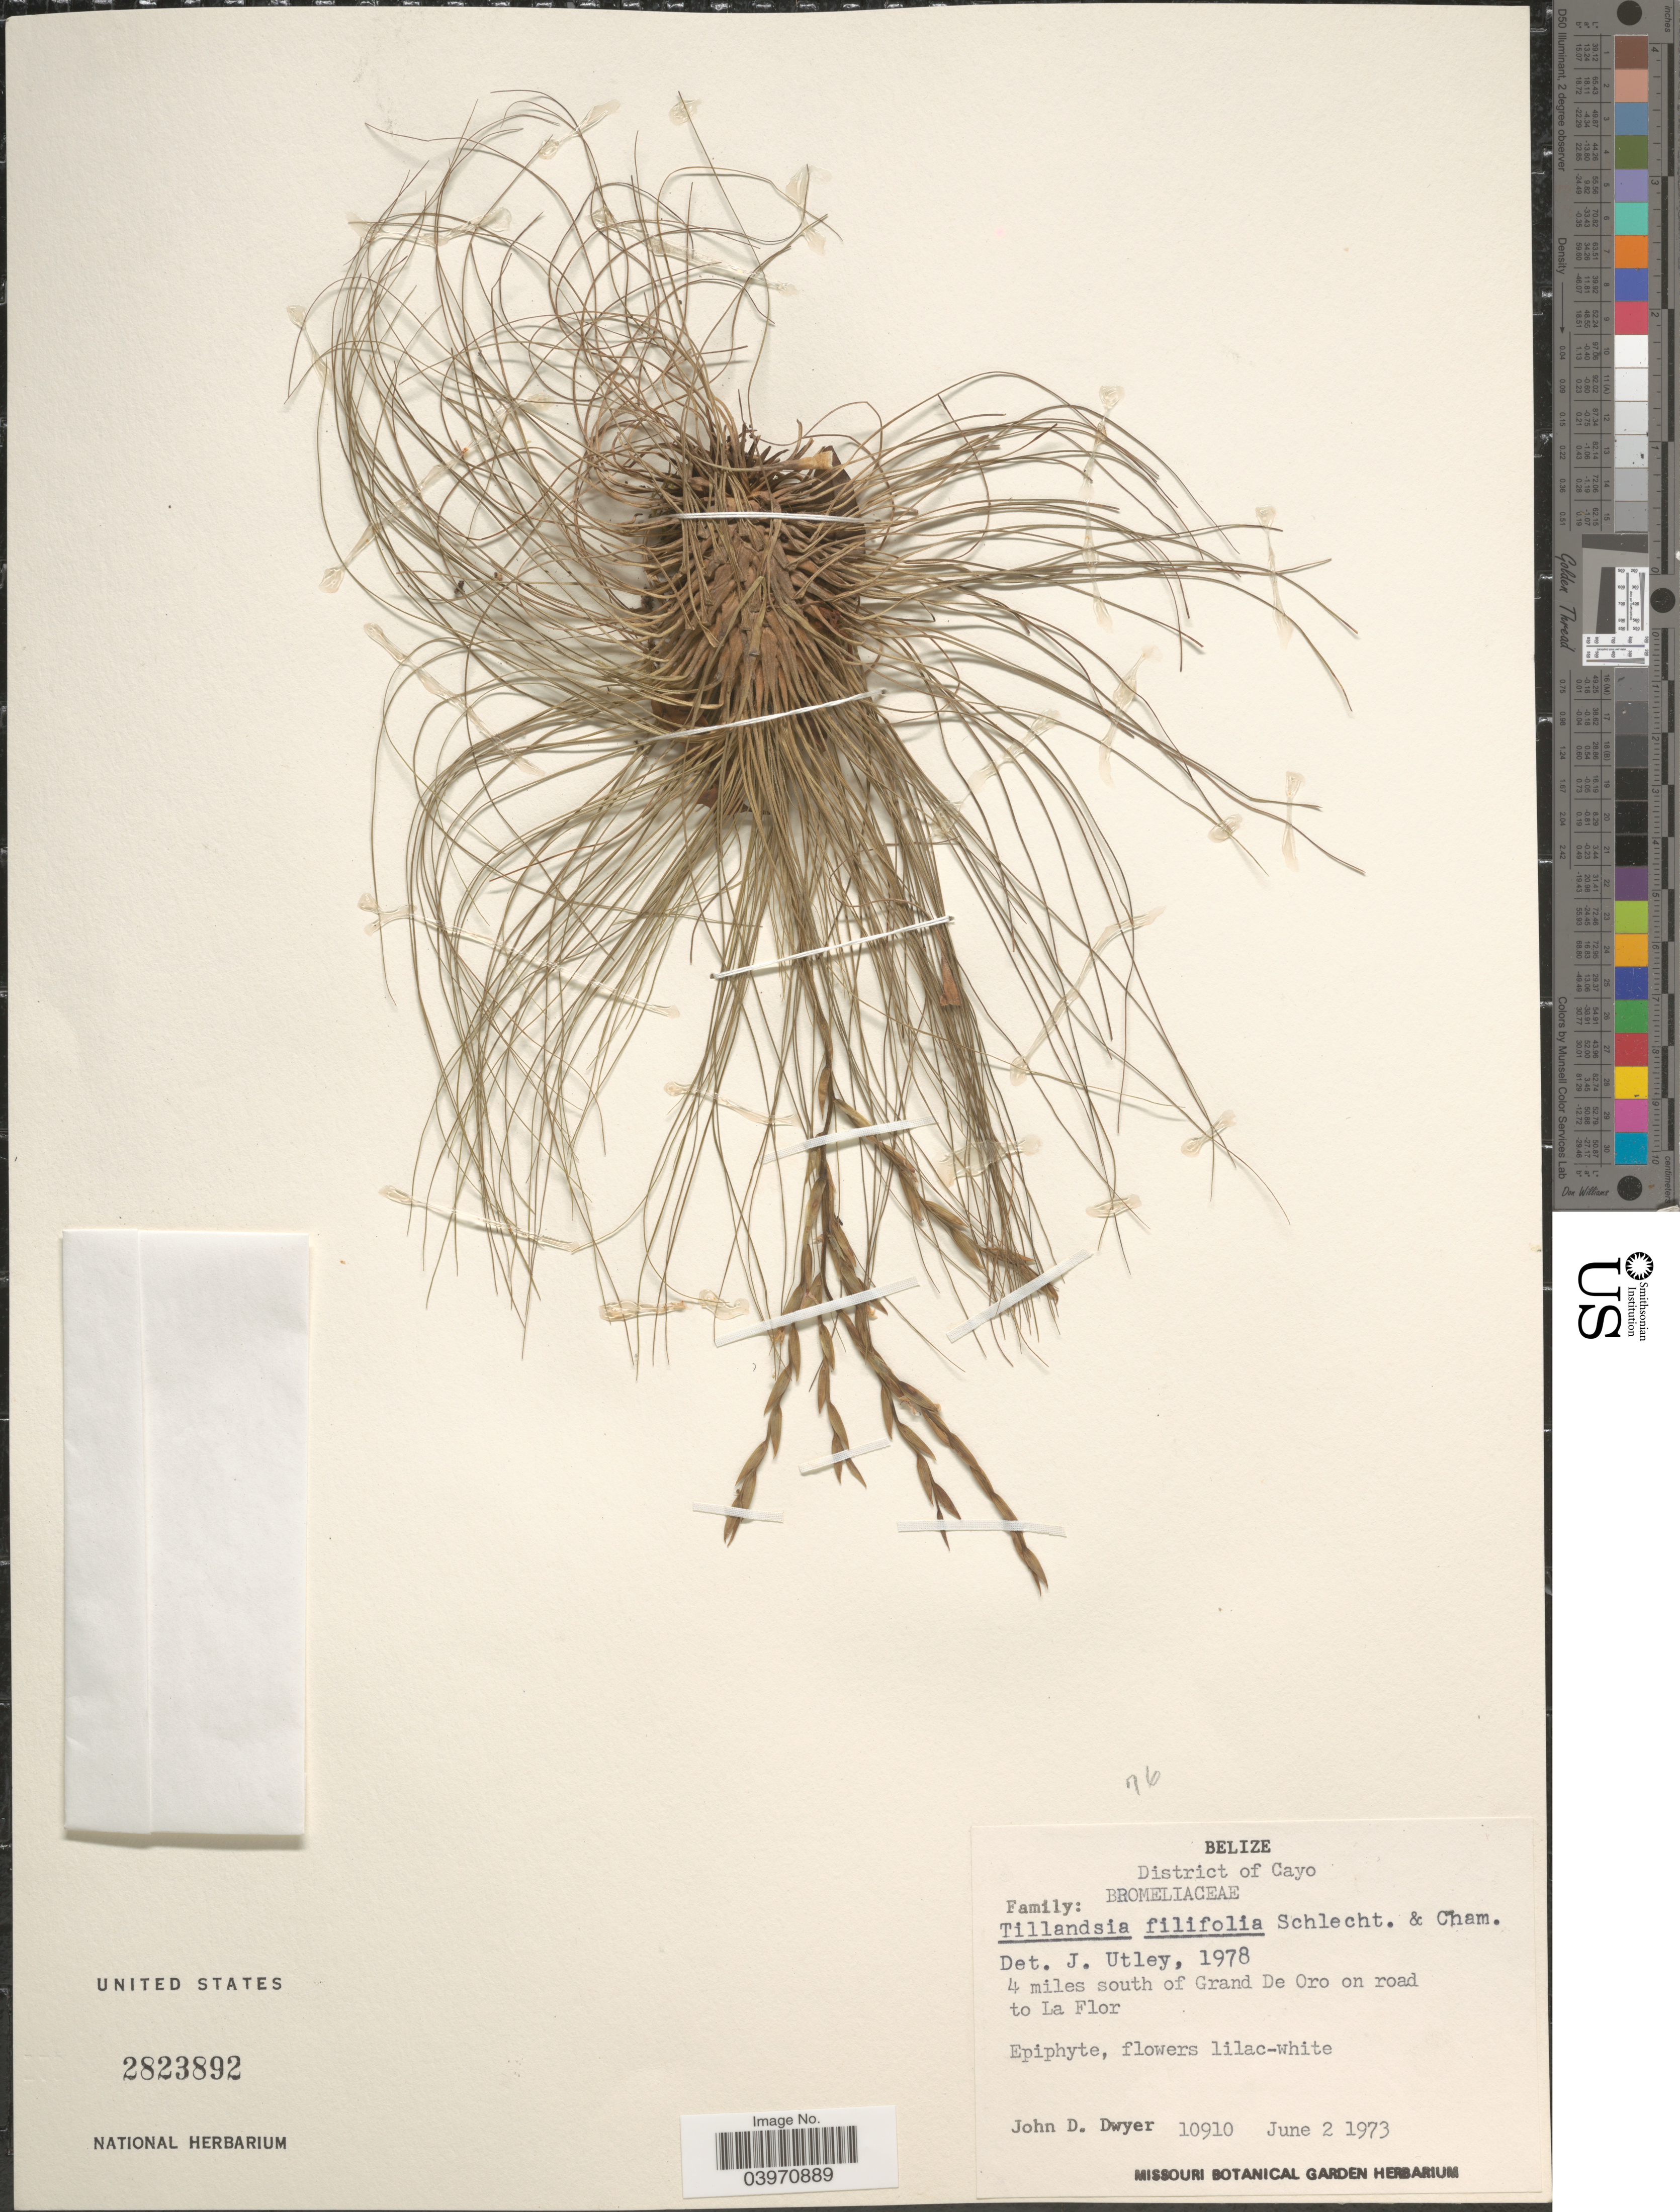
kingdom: Plantae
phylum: Tracheophyta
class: Liliopsida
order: Poales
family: Bromeliaceae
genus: Tillandsia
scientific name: Tillandsia filifolia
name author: Schltdl. & Cham.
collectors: J. D. Dwyer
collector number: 10910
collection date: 1973-06-02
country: Belize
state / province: Cayo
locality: District of Cayo. 4 miles south of Grand De Oro on road to La Flor.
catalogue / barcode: US 2823892